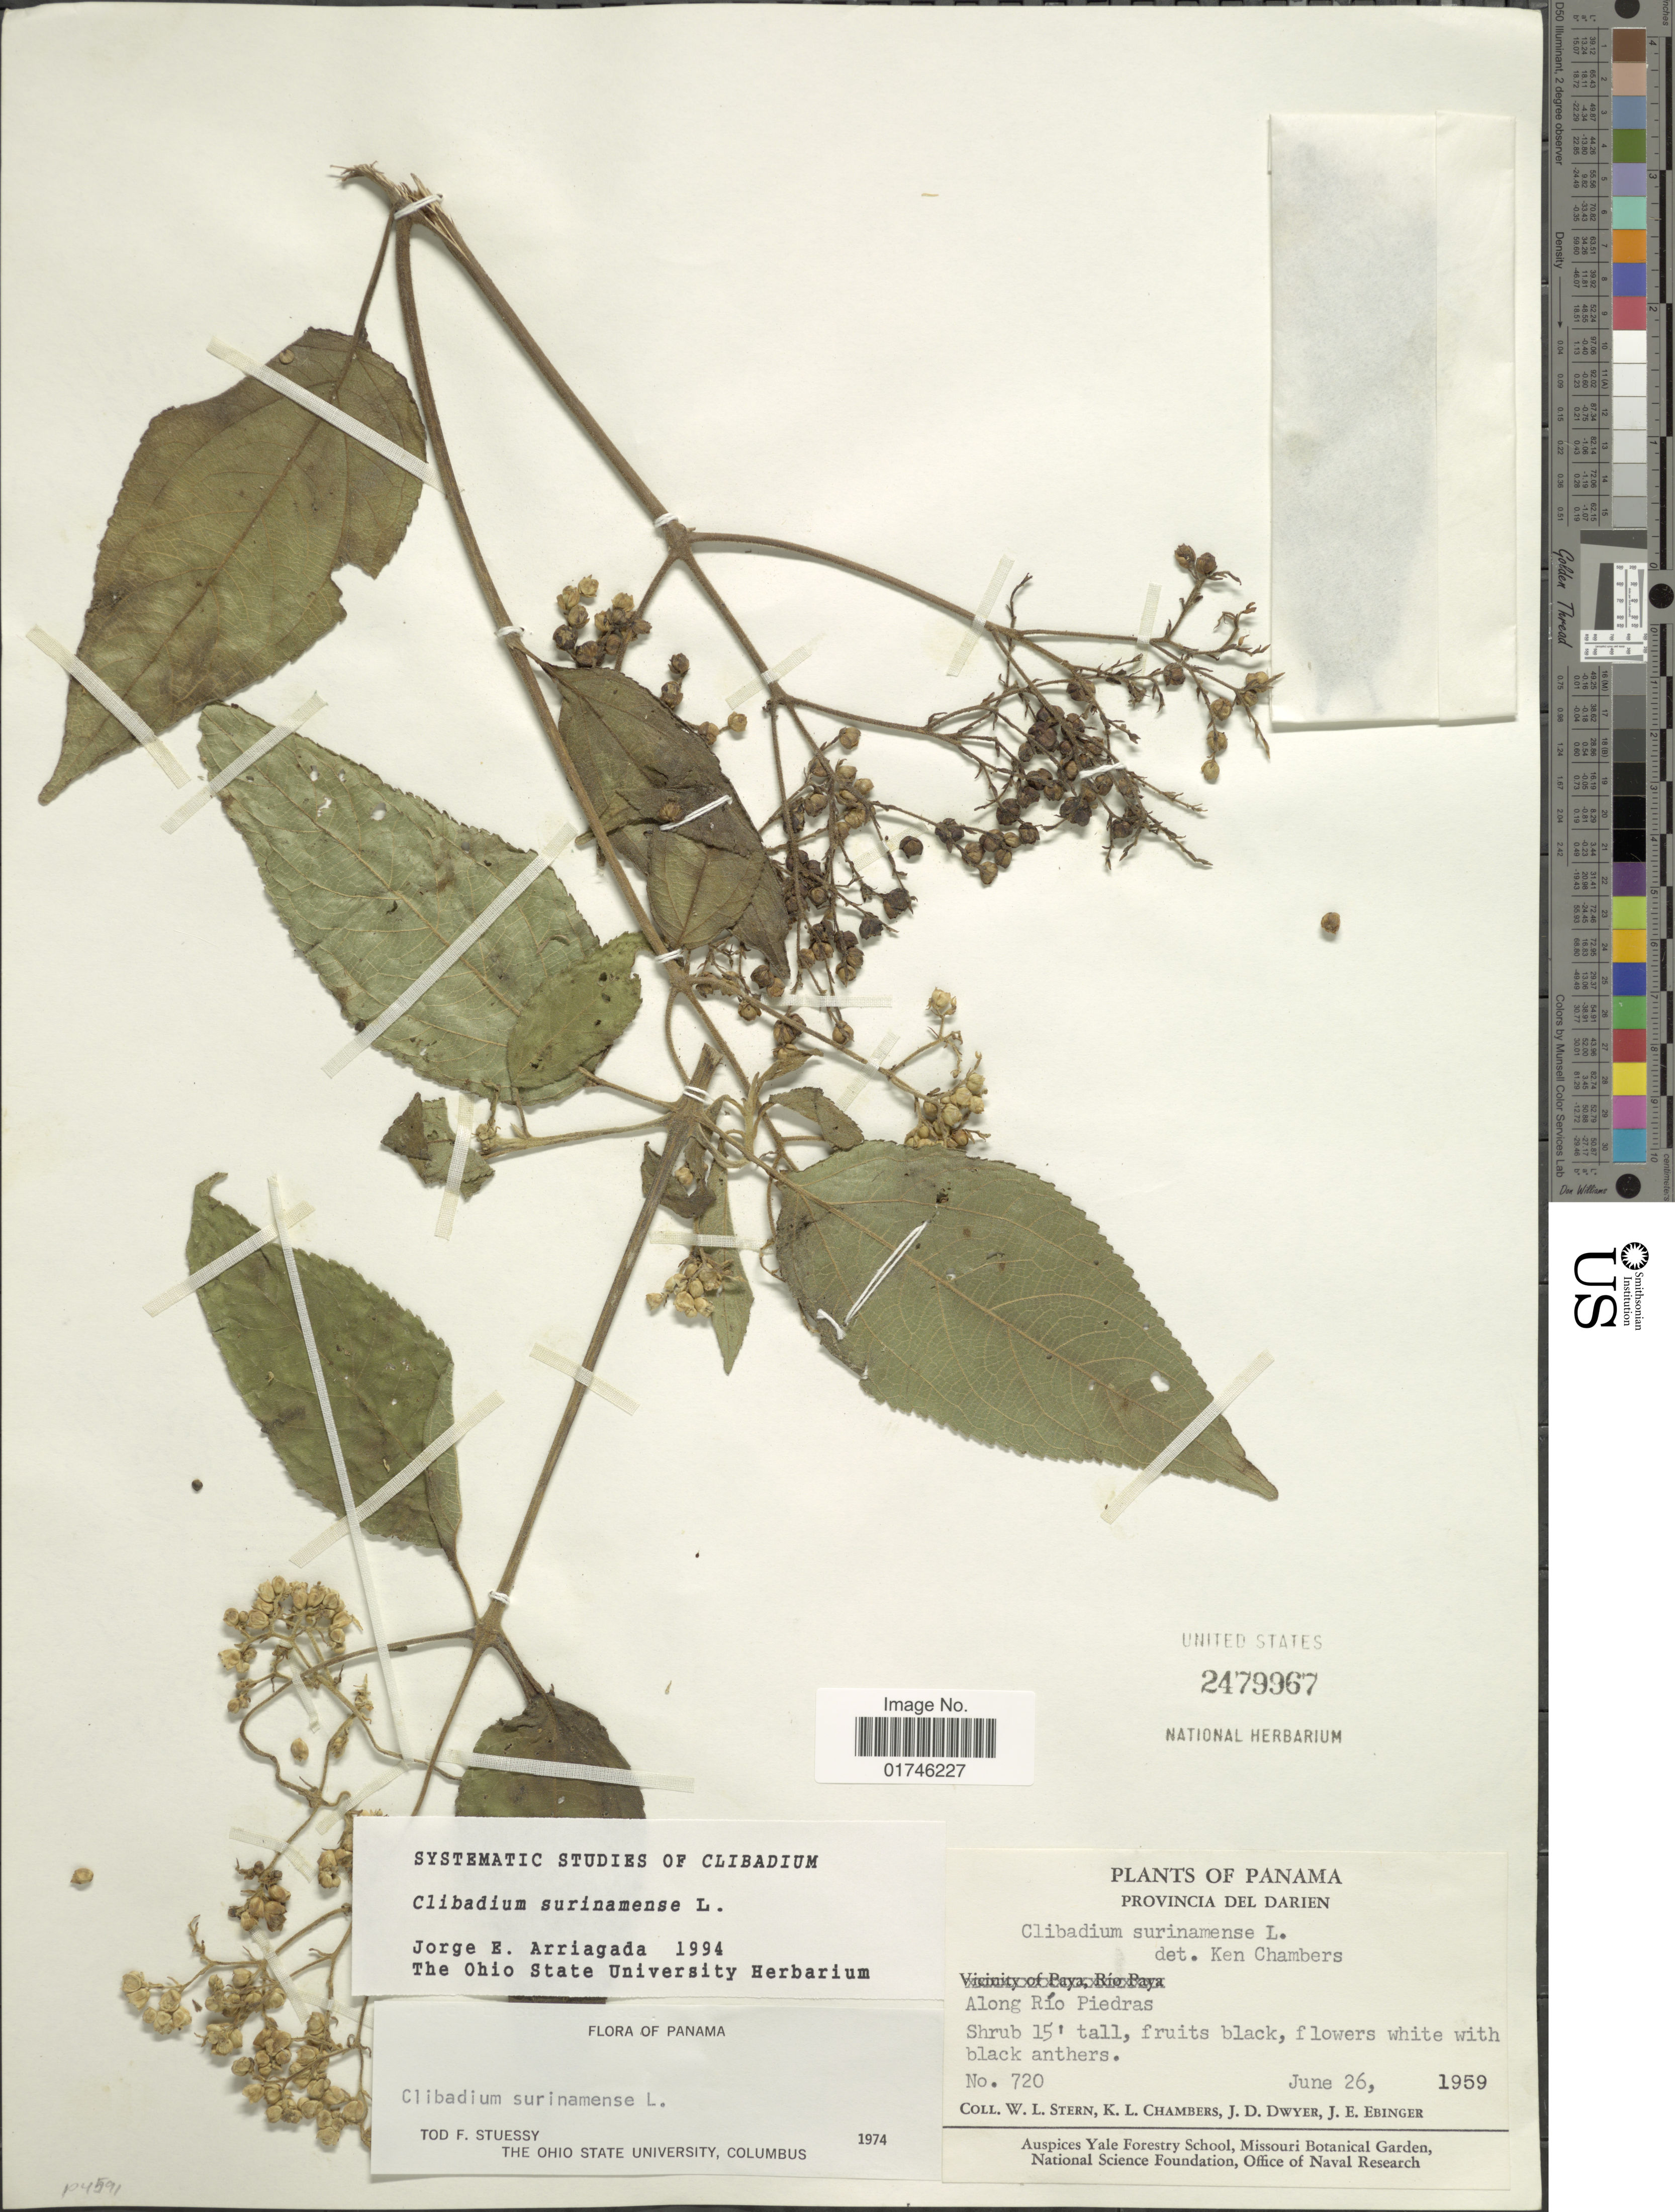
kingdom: Plantae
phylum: Tracheophyta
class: Magnoliopsida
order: Asterales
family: Asteraceae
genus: Clibadium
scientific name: Clibadium surinamense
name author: L.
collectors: W. L. Stern, K. Chambers, J. D. Dwyer & J. Ebinger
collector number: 720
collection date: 1959-06-26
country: Panama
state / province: Darién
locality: Provincia del Darien. Along Rio Piedras.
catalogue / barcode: US 2479967